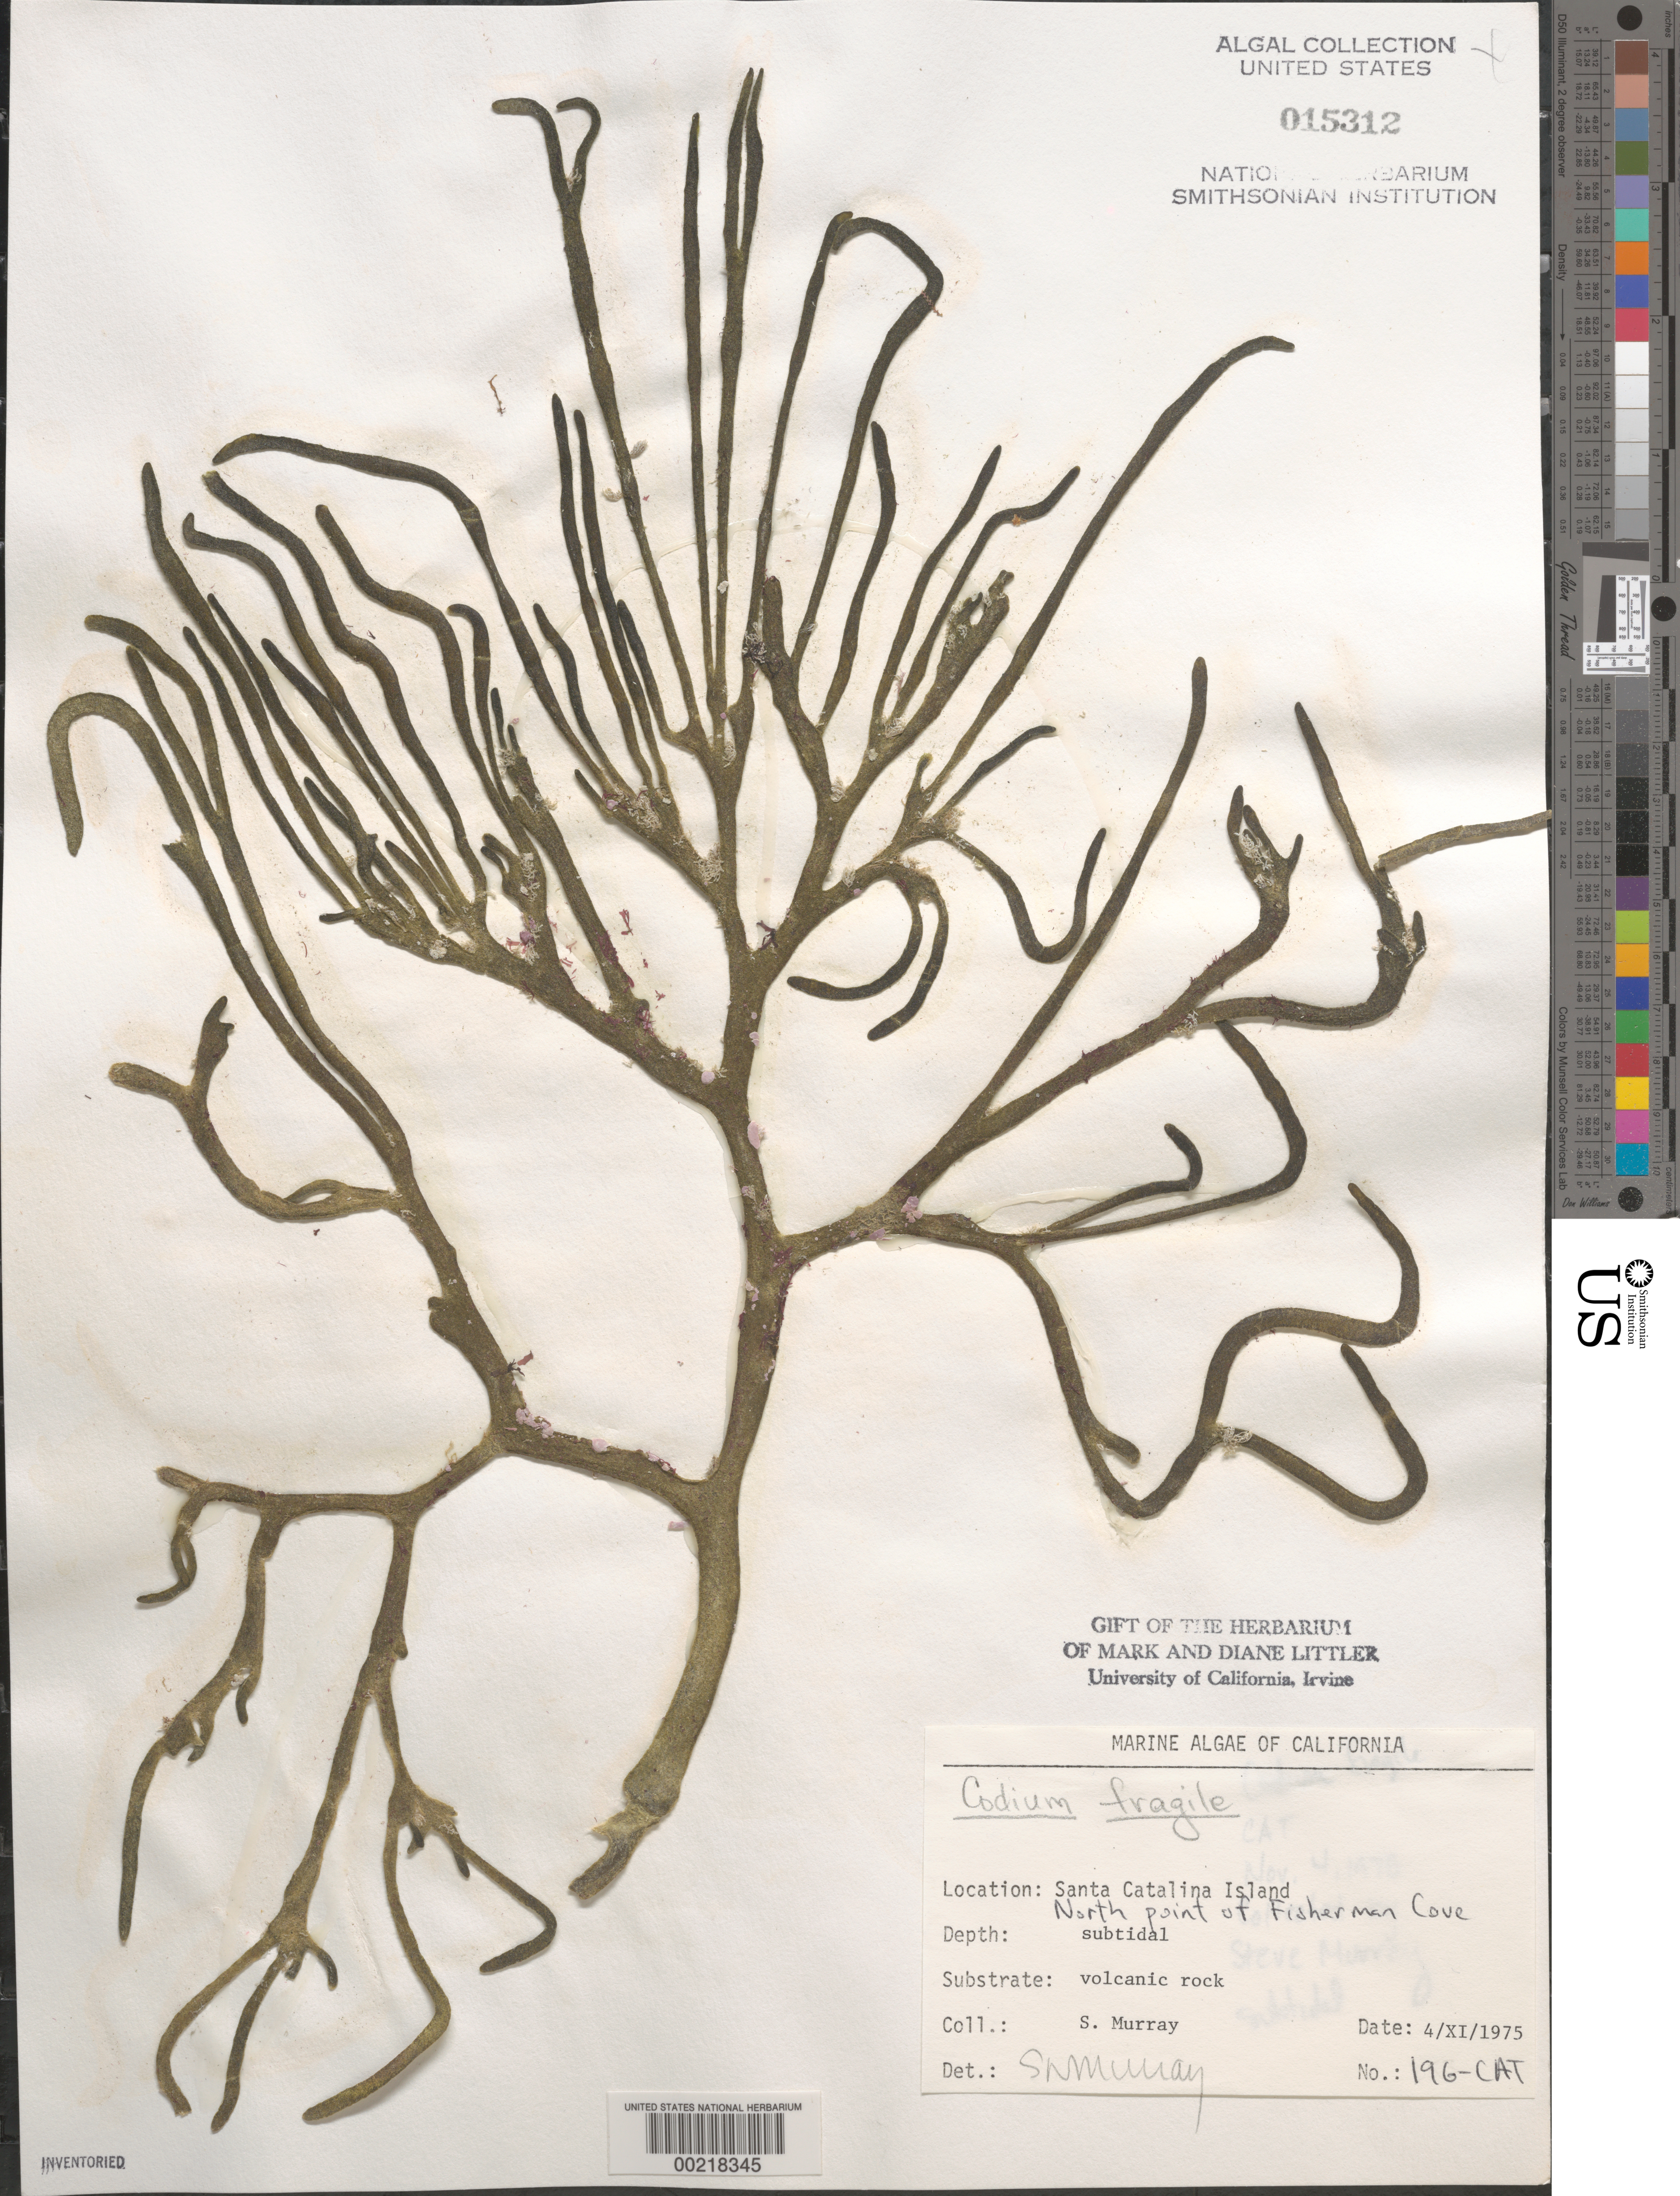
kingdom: Plantae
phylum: Chlorophyta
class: Ulvophyceae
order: Bryopsidales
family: Codiaceae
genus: Codium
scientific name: Codium fragile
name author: (Suringar) P. Hariot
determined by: Murray, S. N.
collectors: S. N. Murray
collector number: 196-cat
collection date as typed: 04 Nov 1975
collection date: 1975-11-04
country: United States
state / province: California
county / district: Los Angeles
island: Santa Catalina Island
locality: Fisherman Cove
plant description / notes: BLM-SOCALBIGHT Rocky Intertidal Survey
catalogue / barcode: US 15312